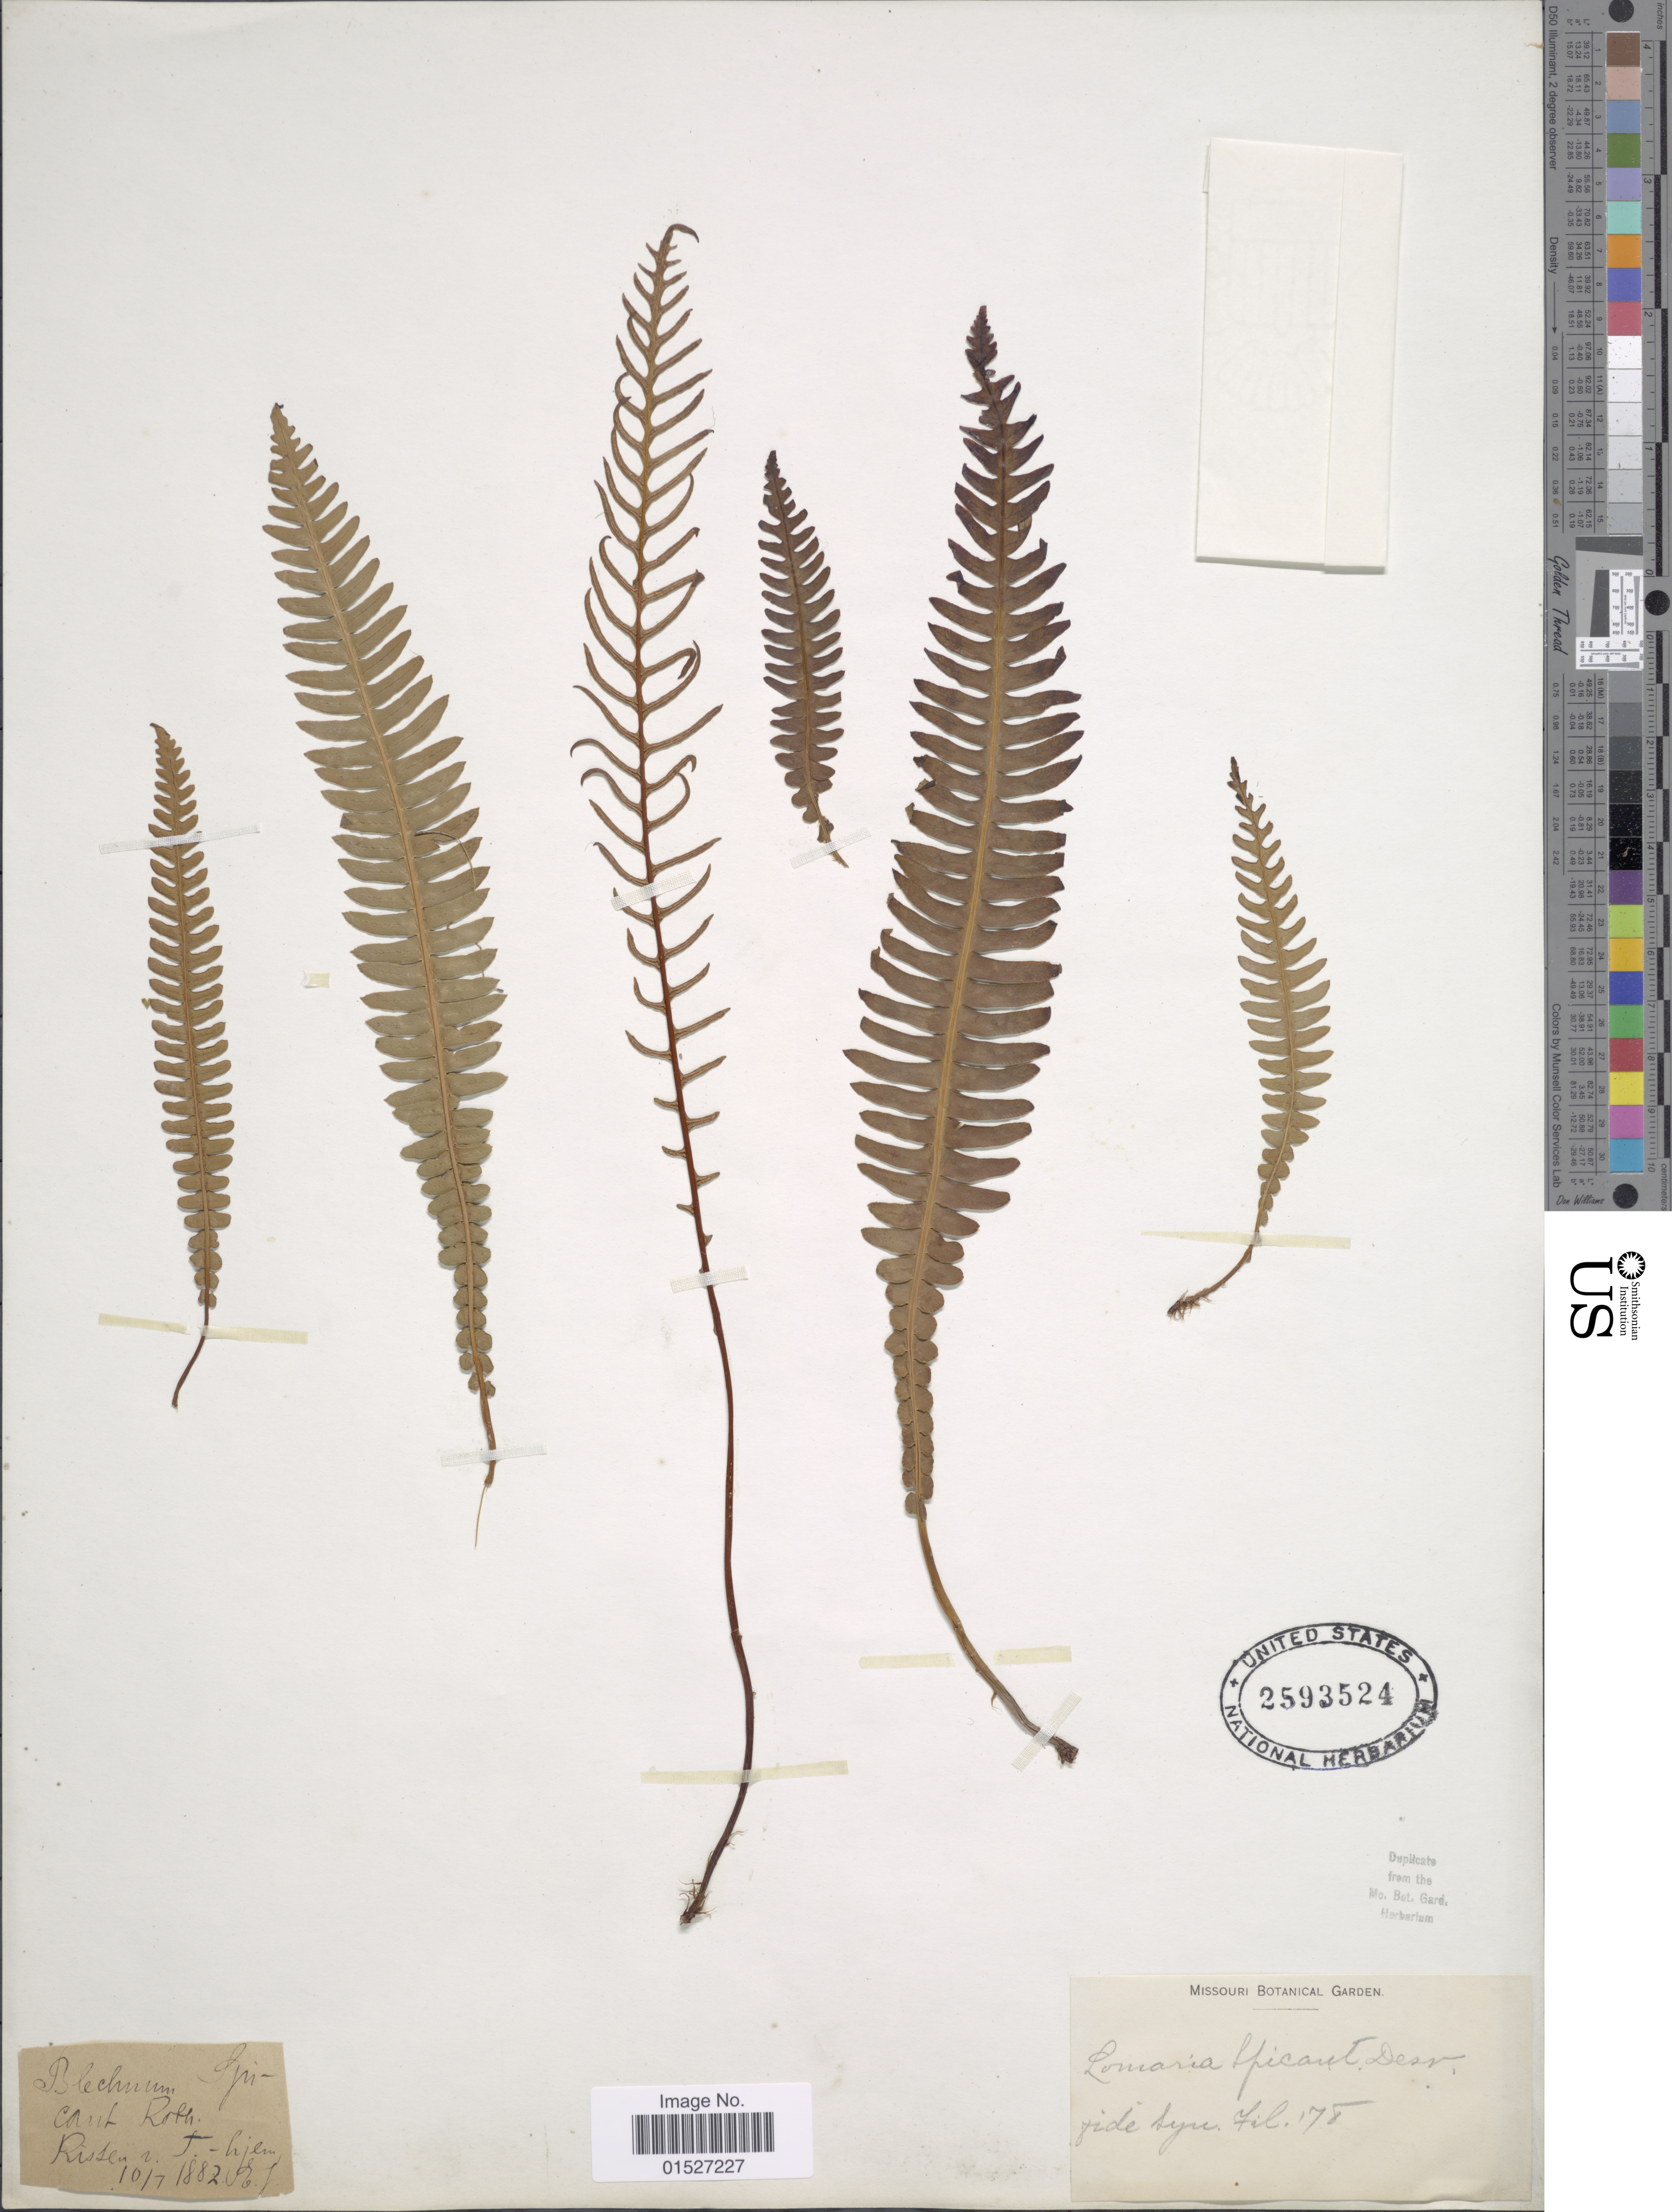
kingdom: Plantae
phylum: Tracheophyta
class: Polypodiopsida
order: Polypodiales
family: Blechnaceae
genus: Blechnum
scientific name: Blechnum spicant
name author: (L.) Sm.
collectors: R. J.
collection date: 1882-07-10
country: Norway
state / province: Troms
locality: Rissen v. T.hjem.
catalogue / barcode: US 2593524